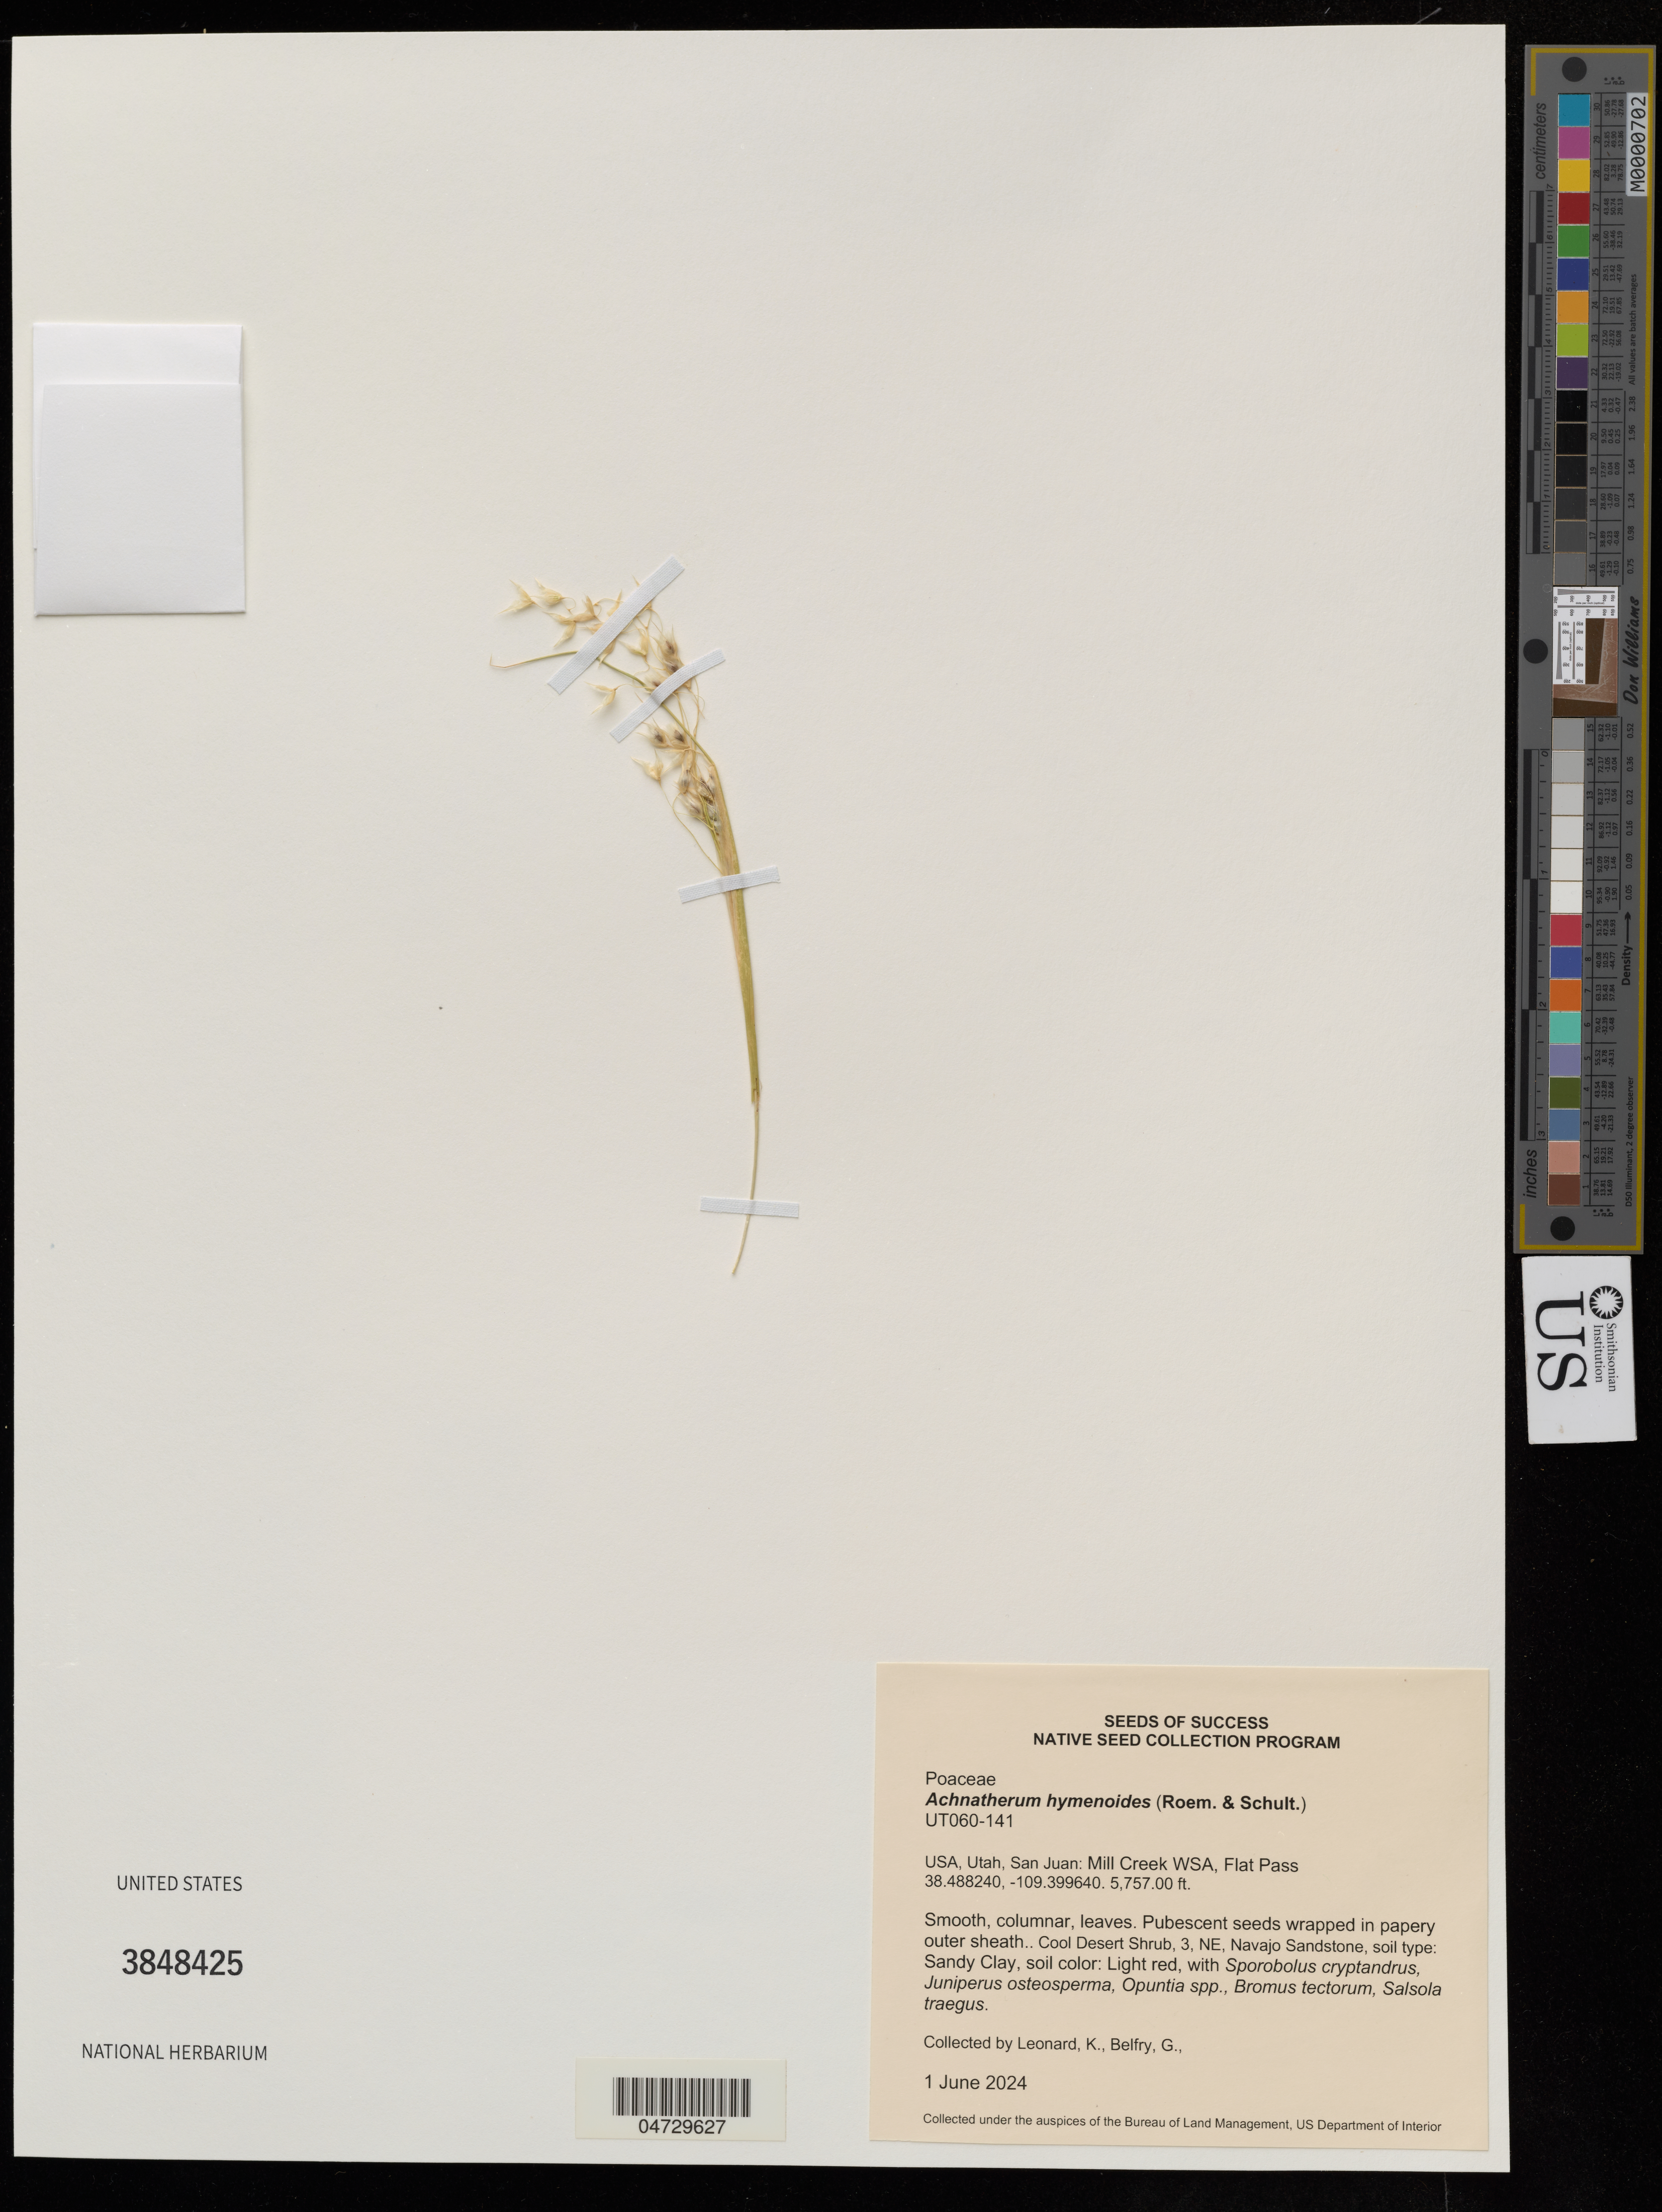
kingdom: Plantae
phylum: Tracheophyta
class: Liliopsida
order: Poales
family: Poaceae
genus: Achnatherum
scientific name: Achnatherum hymenoides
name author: (Roem. & Schult.) Barkworth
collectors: K. Leonard & G. Belfry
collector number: UT060-141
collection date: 2024-06-01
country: United States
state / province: Utah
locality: San Juan: Mill Creek WSA, Flat Pass.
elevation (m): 1754.73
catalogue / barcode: US 3848425